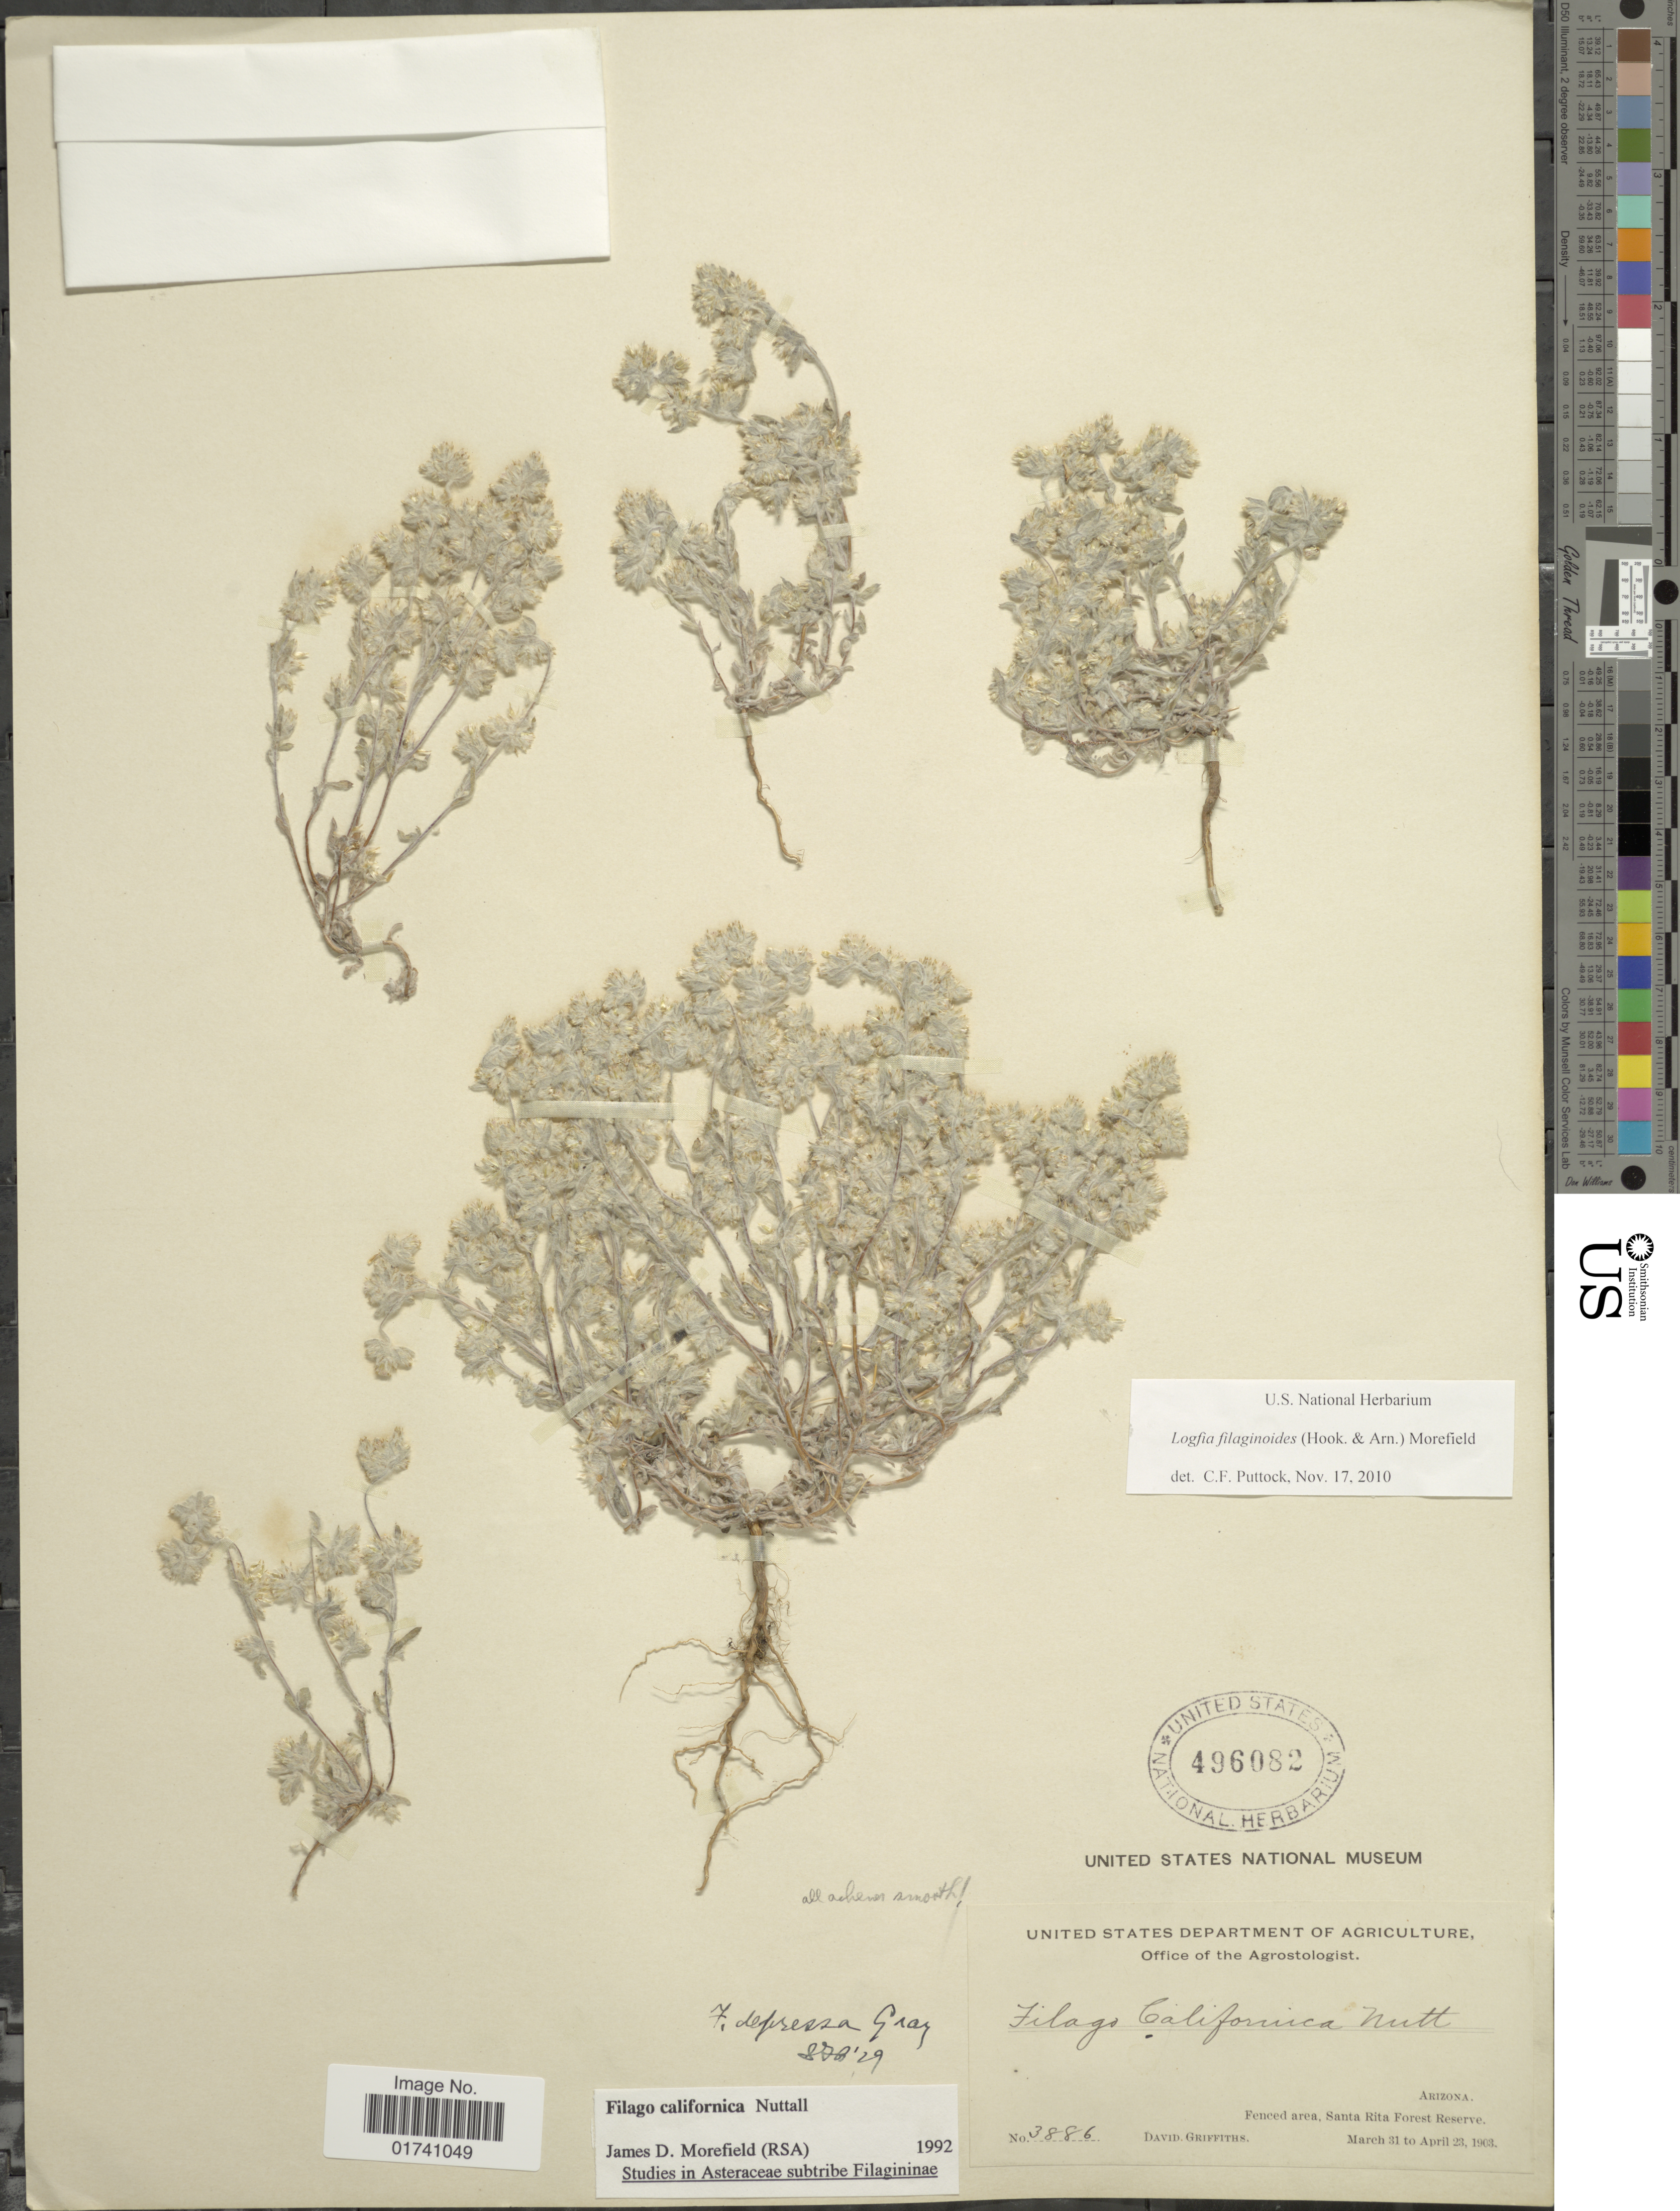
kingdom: Plantae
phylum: Tracheophyta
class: Magnoliopsida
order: Asterales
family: Asteraceae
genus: Logfia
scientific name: Logfia filaginoides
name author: (Hook. & Arn.) Morefield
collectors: D. Griffiths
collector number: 3886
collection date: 1903-03-31/1903-04-23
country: United States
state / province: Arizona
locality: Fenced area, Santa Rita Forest Reserve.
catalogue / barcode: US 496082